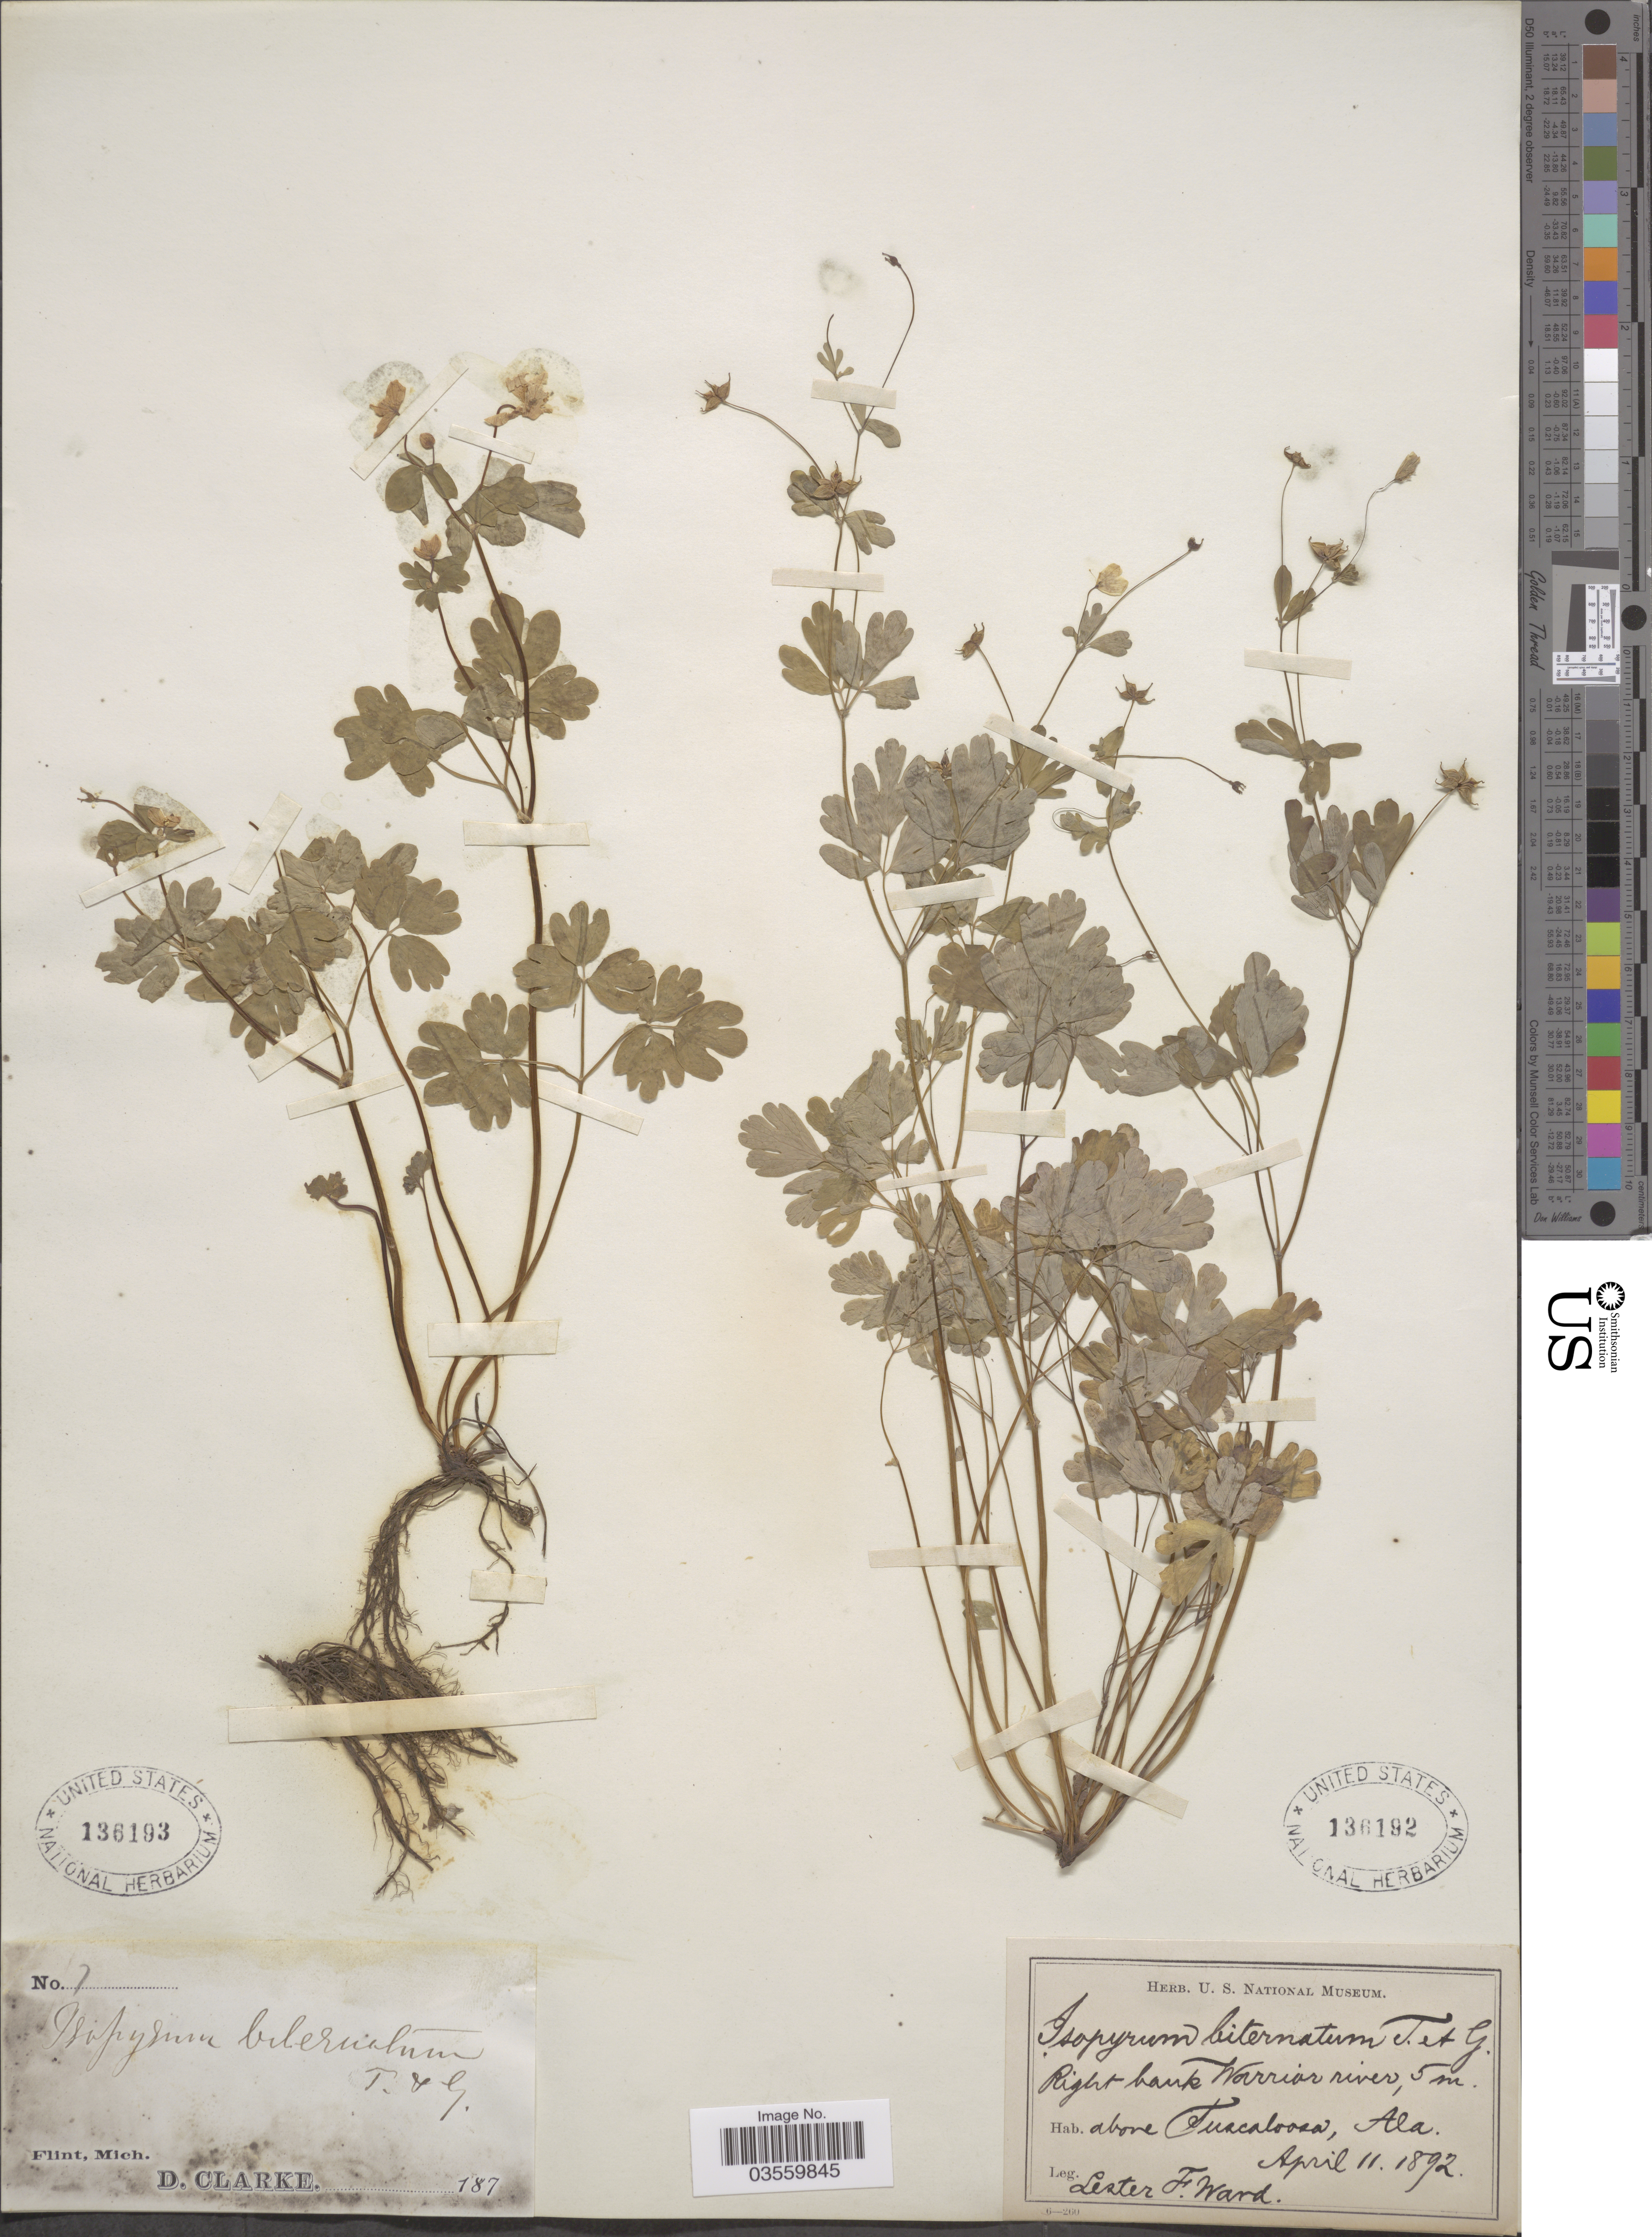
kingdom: Plantae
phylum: Tracheophyta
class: Magnoliopsida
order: Ranunculales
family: Ranunculaceae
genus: Enemion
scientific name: Enemion biternatum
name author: (Torr. & A. Gray) Raf.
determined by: Strong, Mark T., (BOT), Smithsonian Institution - National Museum of Natural History (UNITED STATES)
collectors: L. F. Ward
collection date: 1892-04-11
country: United States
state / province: Alabama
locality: Right bank Warrior river, 5 m. above Tuscaloosa.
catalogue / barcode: US 136192